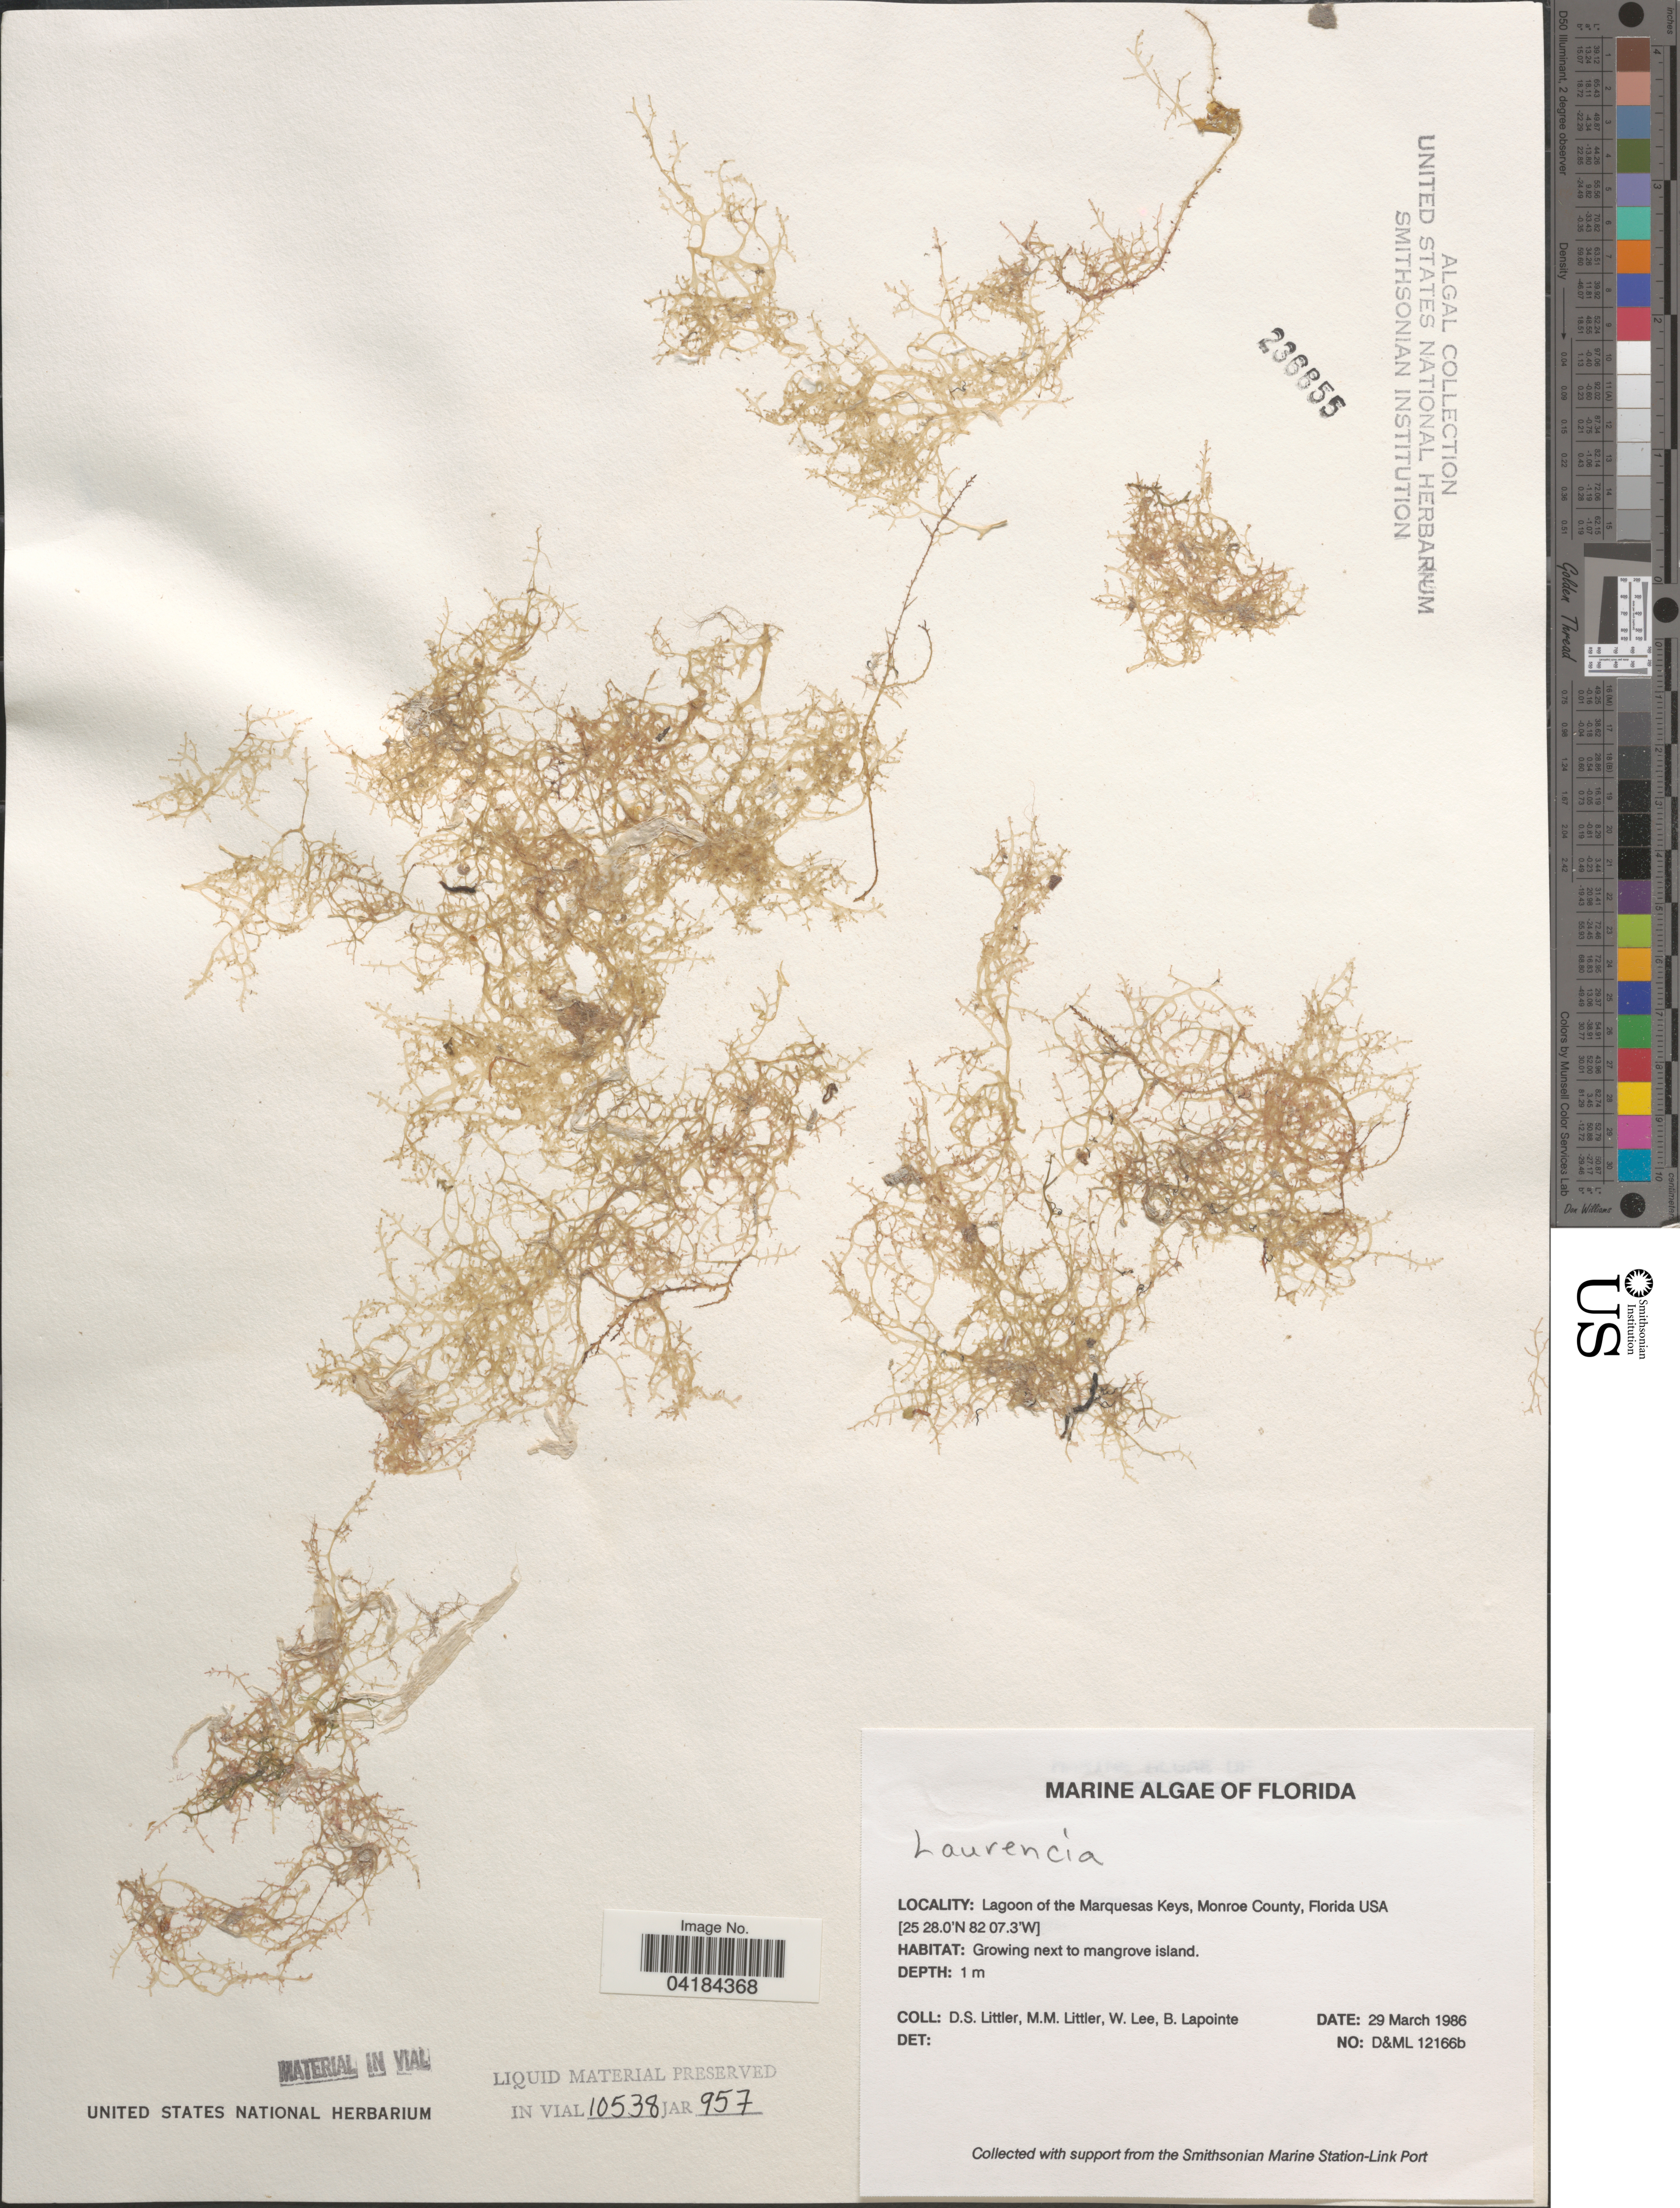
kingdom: Plantae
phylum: Rhodophyta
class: Florideophyceae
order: Ceramiales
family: Rhodomelaceae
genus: Laurencia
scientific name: Laurencia sp.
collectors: D. S. Littler, W. Lee & B. Lapointe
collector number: D&ML12166b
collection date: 1986-03-29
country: United States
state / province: Florida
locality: Lagoon of the Marquesas Keys, Monroe County.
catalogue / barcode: US 236855